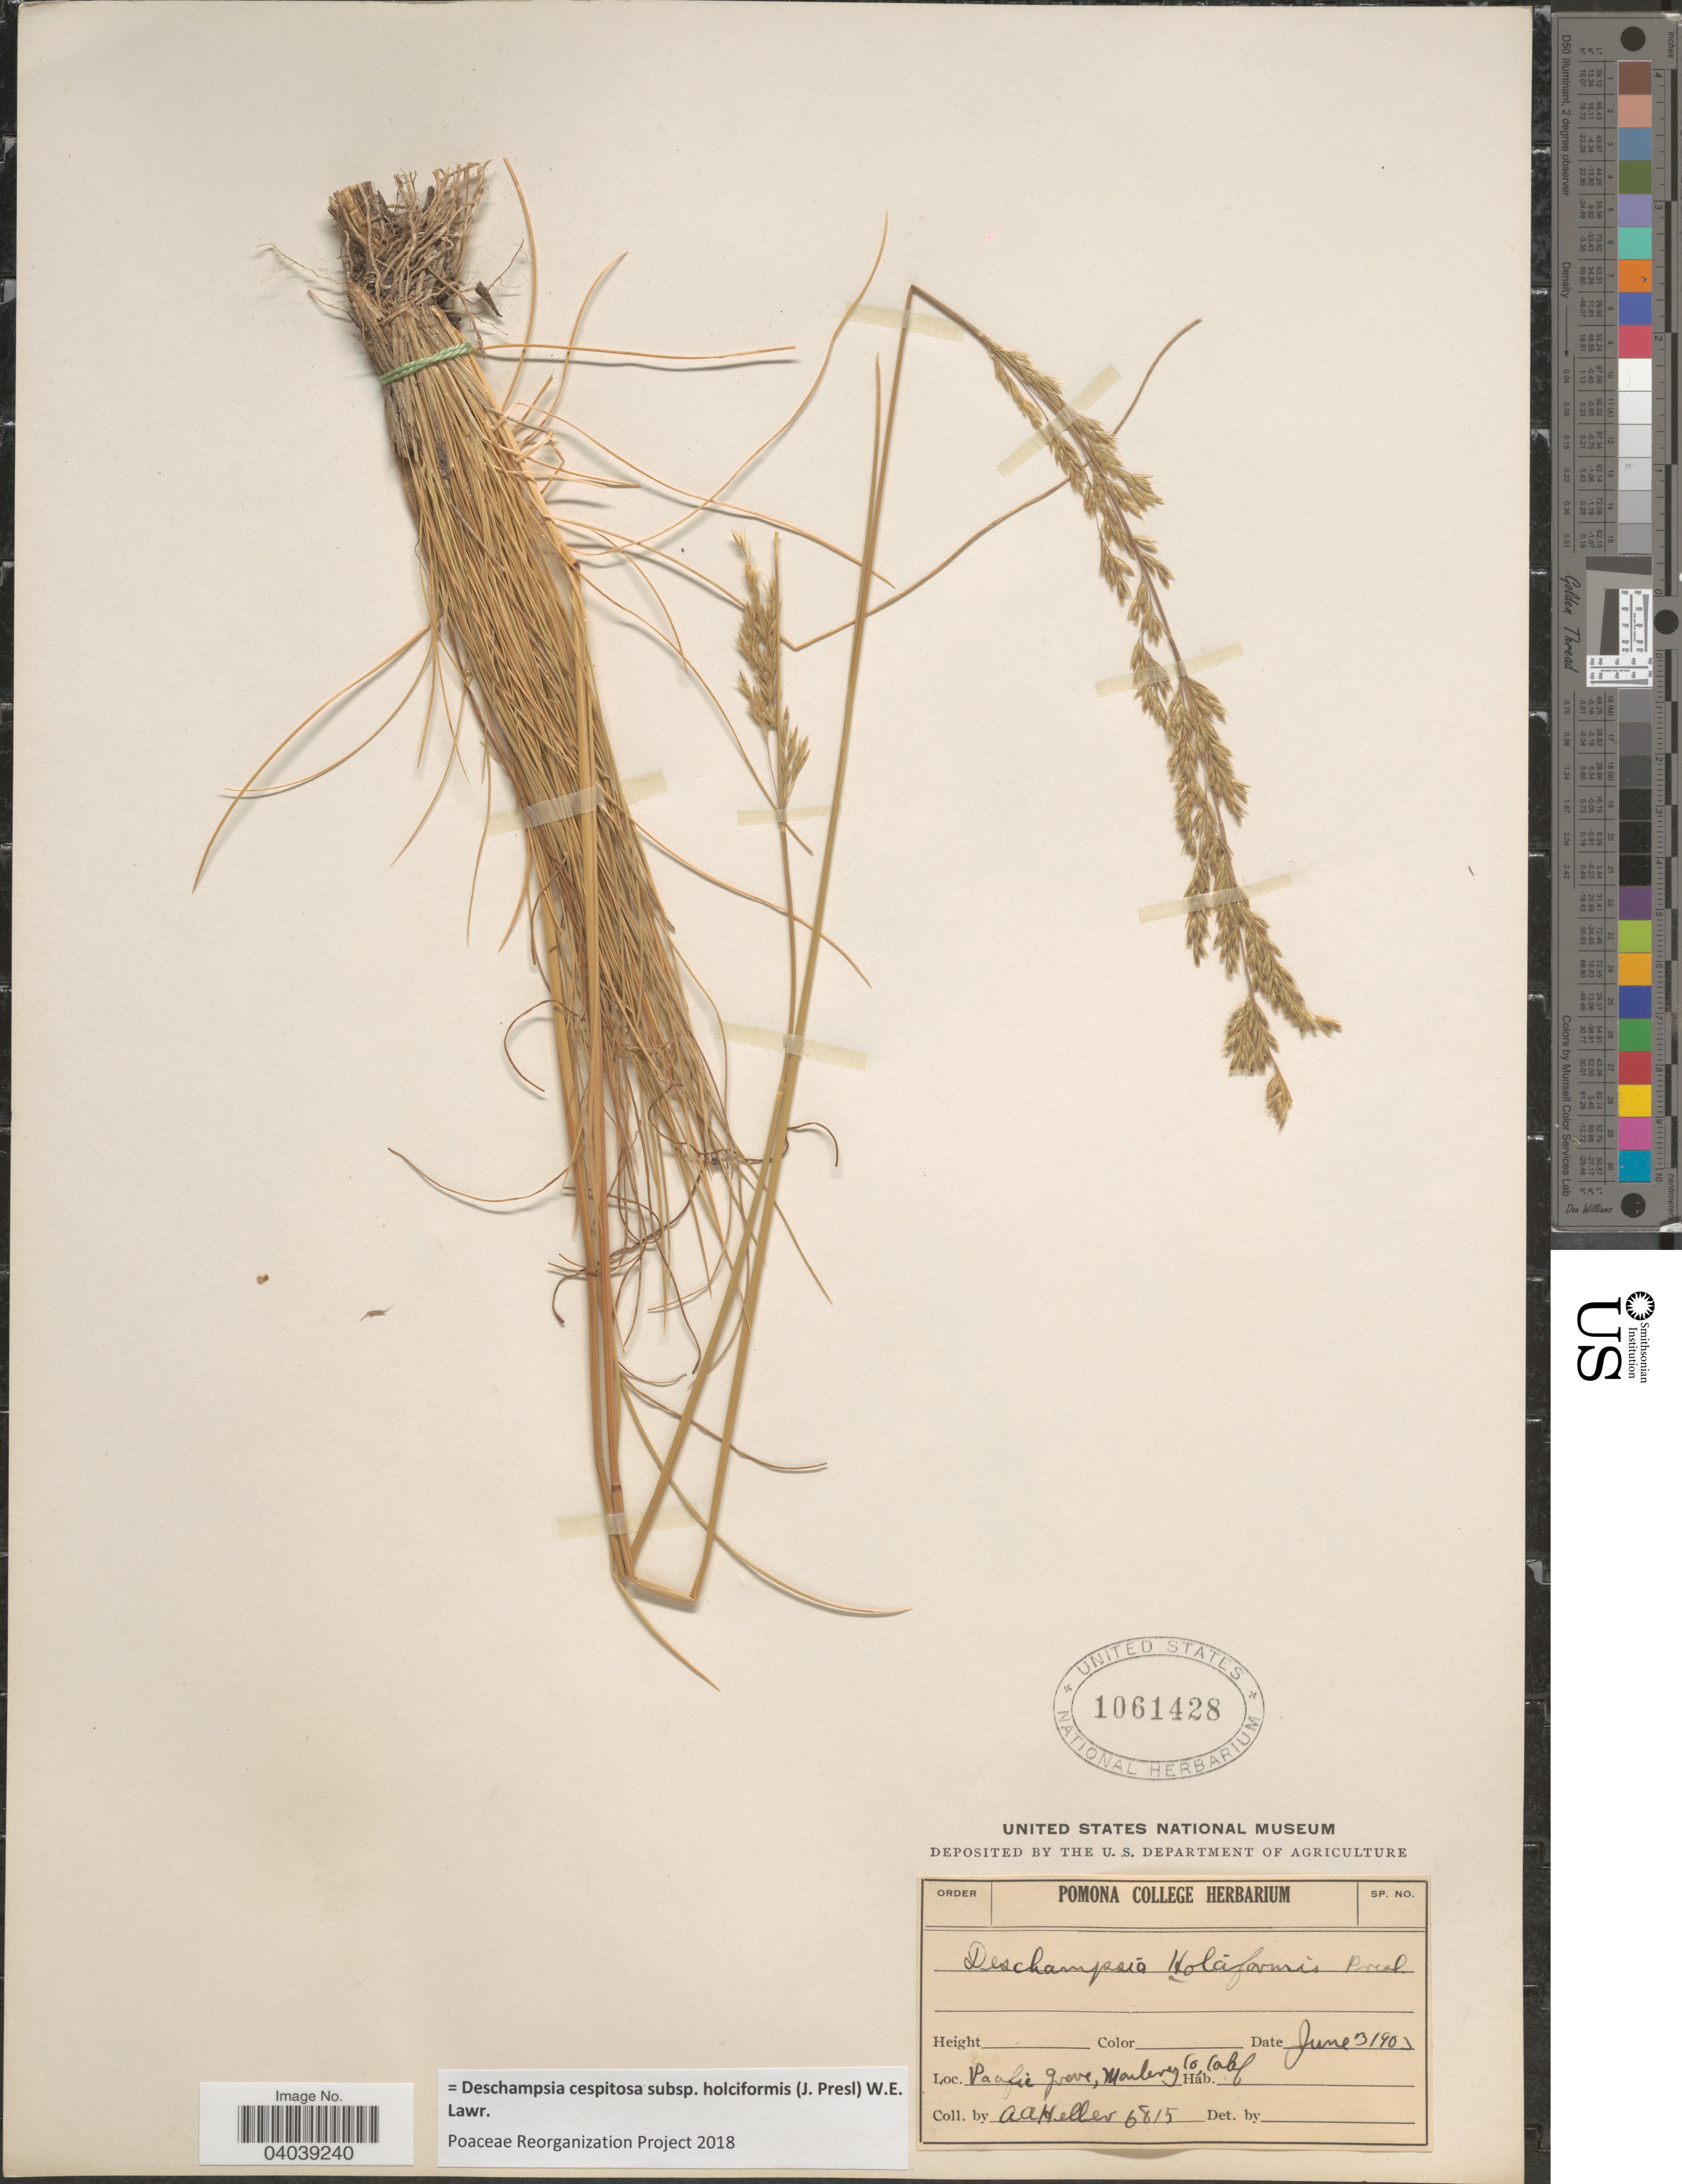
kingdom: Plantae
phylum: Tracheophyta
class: Liliopsida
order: Poales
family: Poaceae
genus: Deschampsia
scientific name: Deschampsia cespitosa subsp. holciformis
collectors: A. A. Heller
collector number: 6815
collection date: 1903-06-03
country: United States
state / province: California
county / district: Monterey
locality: Pacific Grove, Monterey Co.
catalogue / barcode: US 1061428